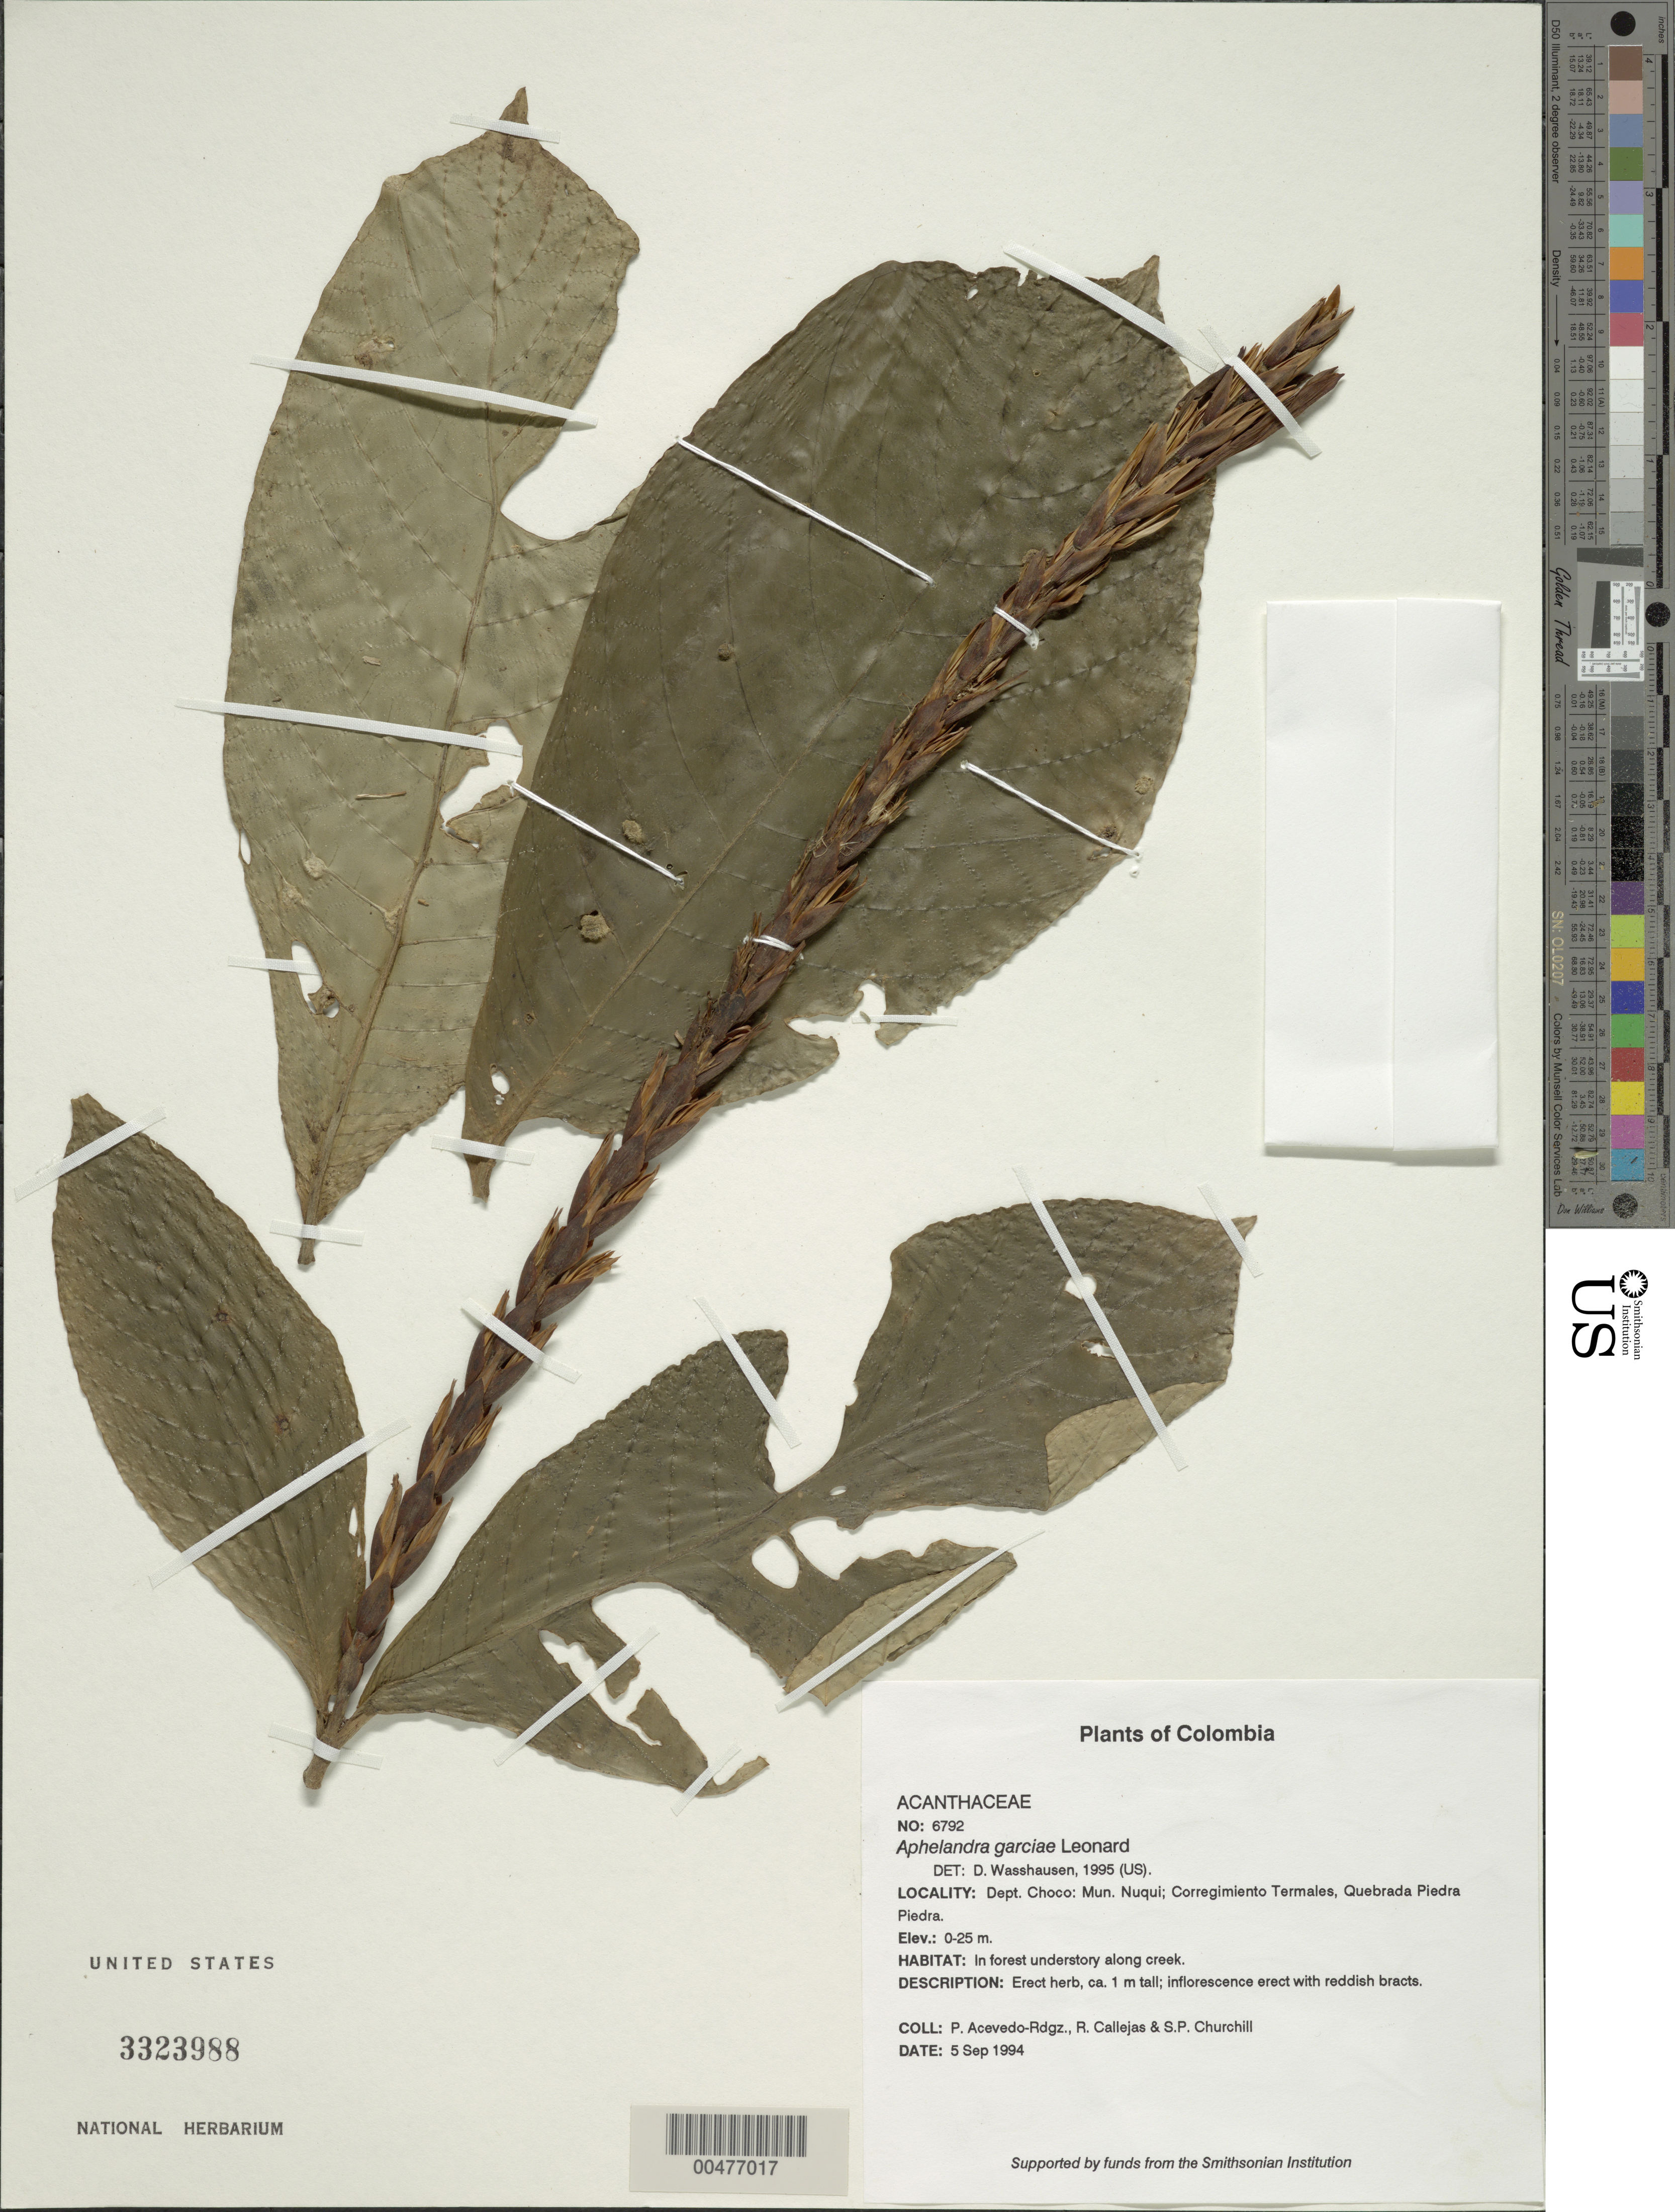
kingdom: Plantae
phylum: Tracheophyta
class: Magnoliopsida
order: Lamiales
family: Acanthaceae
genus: Aphelandra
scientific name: Aphelandra garciae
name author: Leonard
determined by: Wasshausen, Dieter C., (BOT), Smithsonian Institution - National Museum of Natural History (UNITED STATES)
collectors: P. Acevedo-Rodr., R. Callejas & S. Churchill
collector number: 6792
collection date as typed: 05 Sep 1994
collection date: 1994-09-05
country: Colombia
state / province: Chocó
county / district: Nuqui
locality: Depart. Choco; Mun. Nuqui; Corregimiento Termales. Quebrada Piedra Piedra.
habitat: In forest understory along creek.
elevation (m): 0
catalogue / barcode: US 3323988